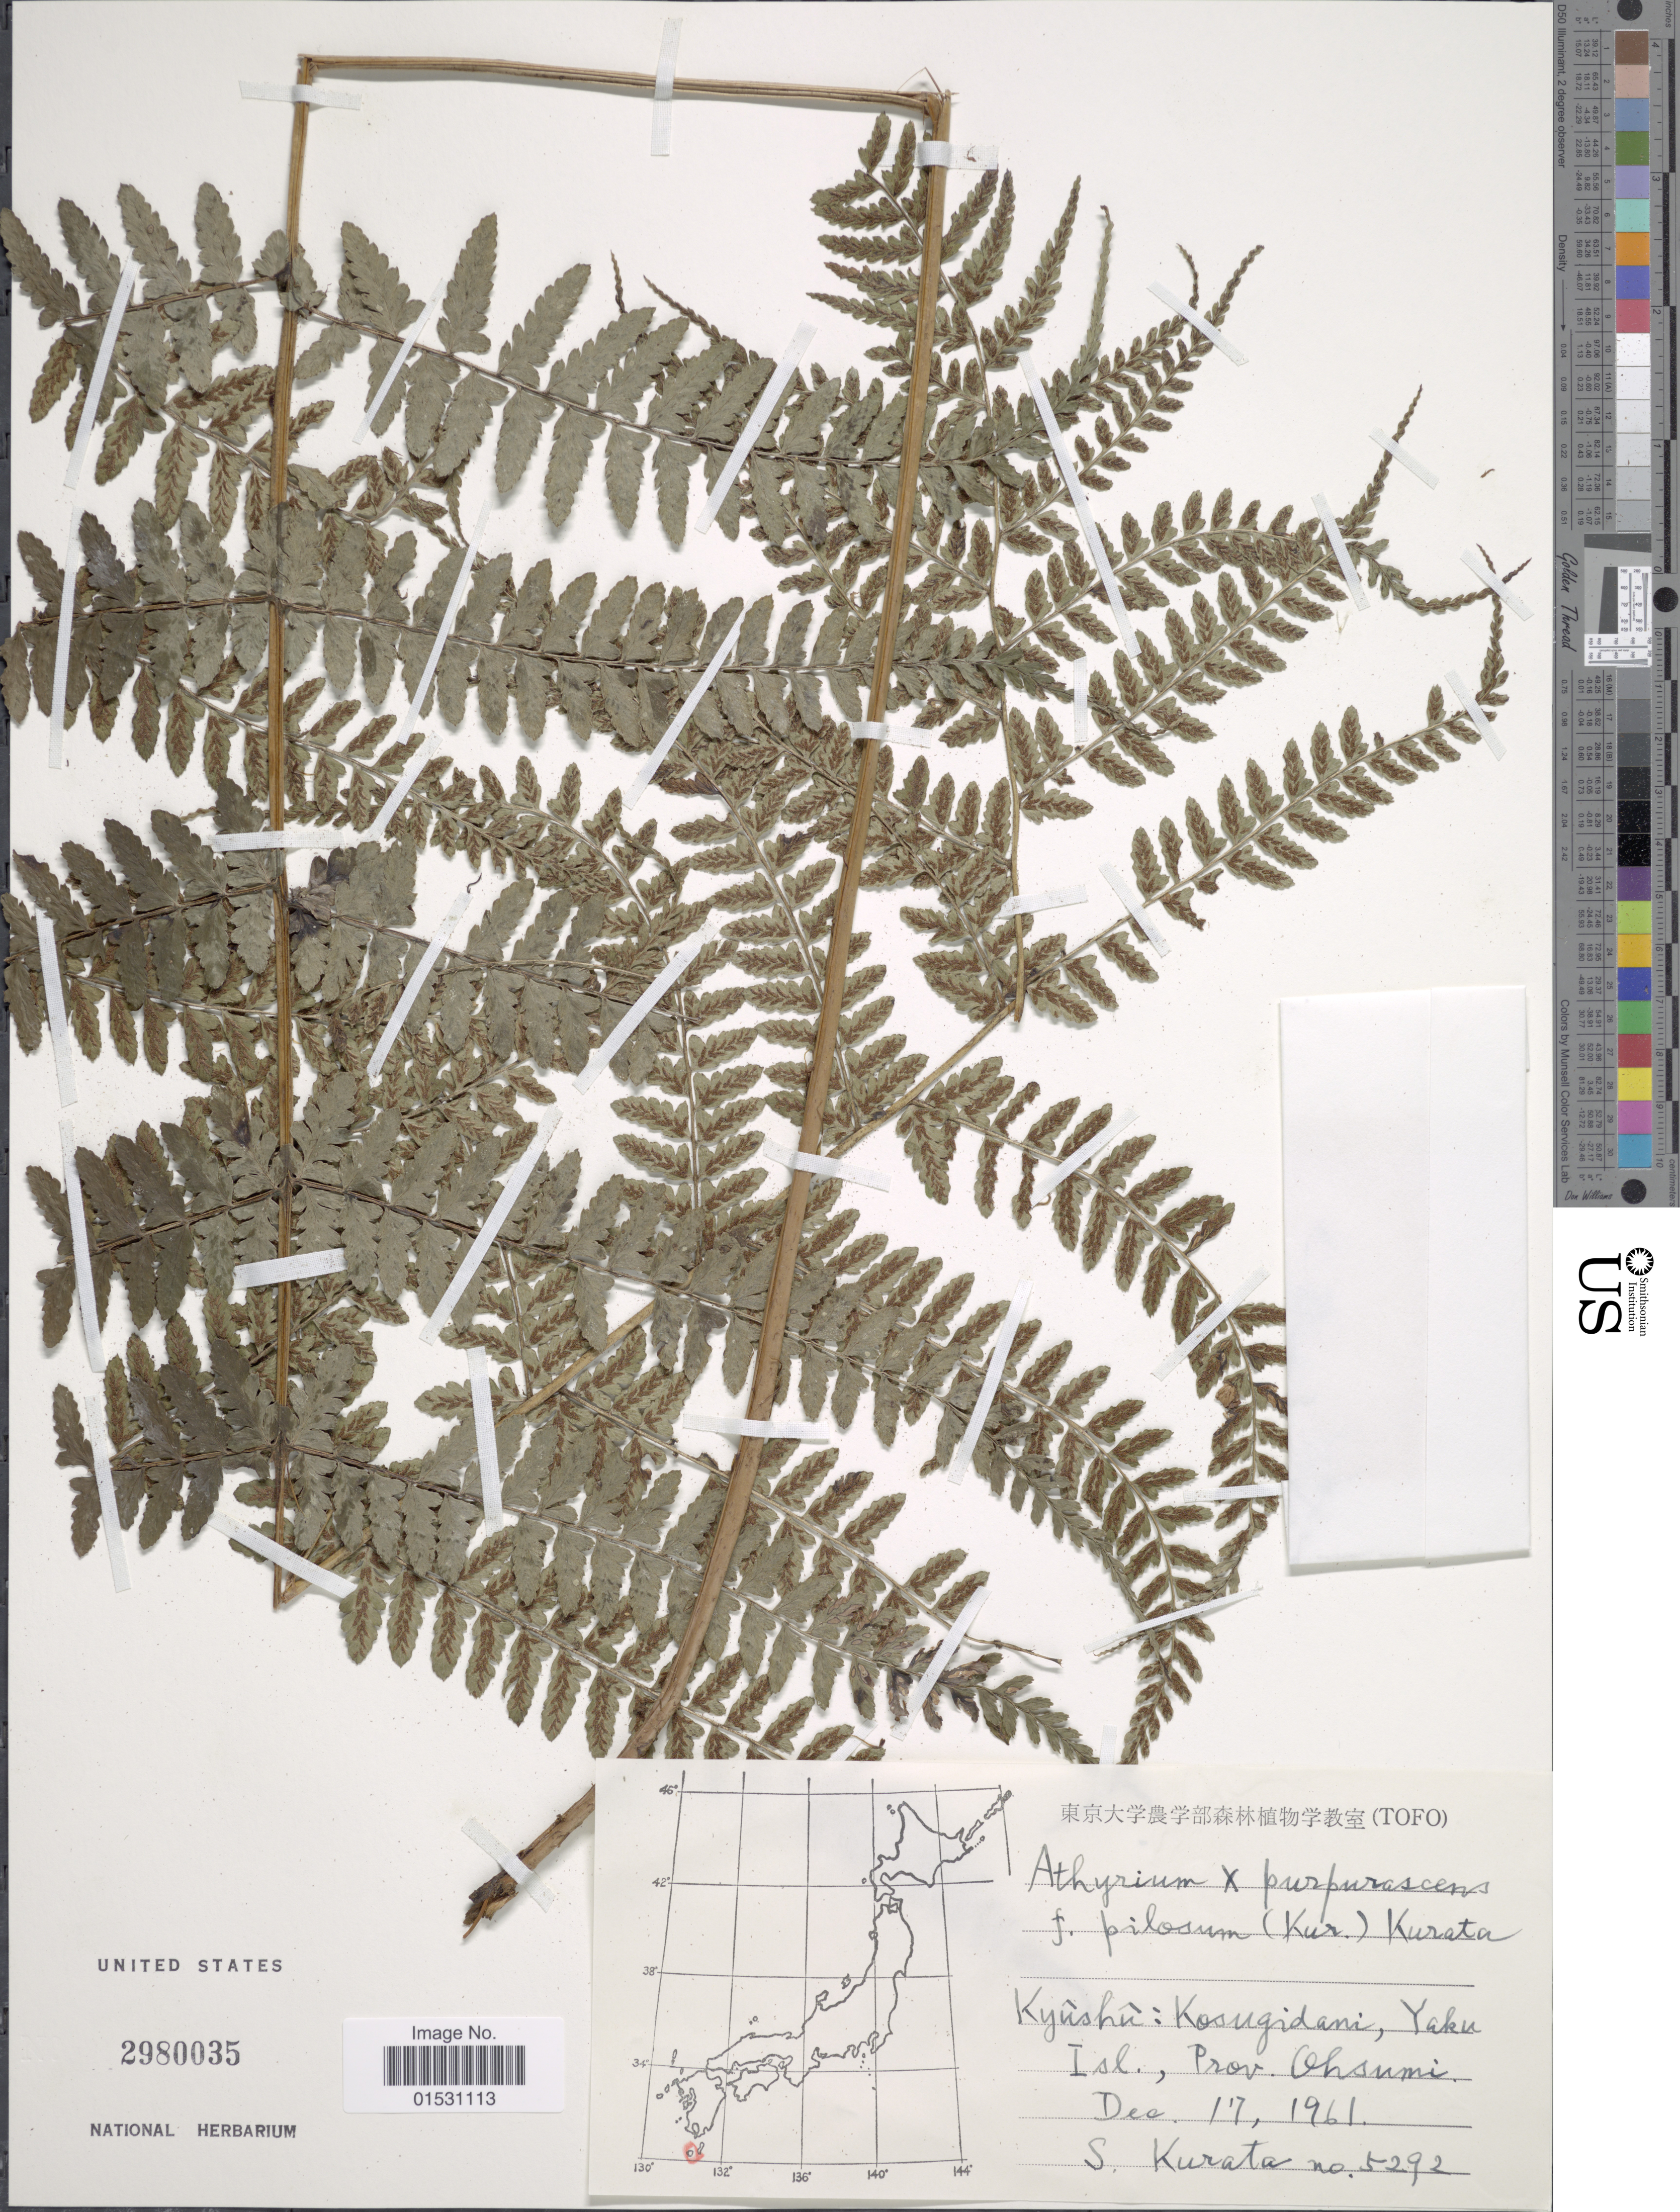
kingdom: Plantae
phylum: Tracheophyta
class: Polypodiopsida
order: Polypodiales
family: Athyriaceae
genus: Athyrium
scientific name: Athyrium x purpurascens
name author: (Tagawa) Sa. Kurata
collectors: Sa. Kurata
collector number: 5292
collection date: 1961-12-17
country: Japan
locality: Kyushu: Kosugidani, Yaku Isl., Prov. Ohsumi.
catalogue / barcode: US 2980035